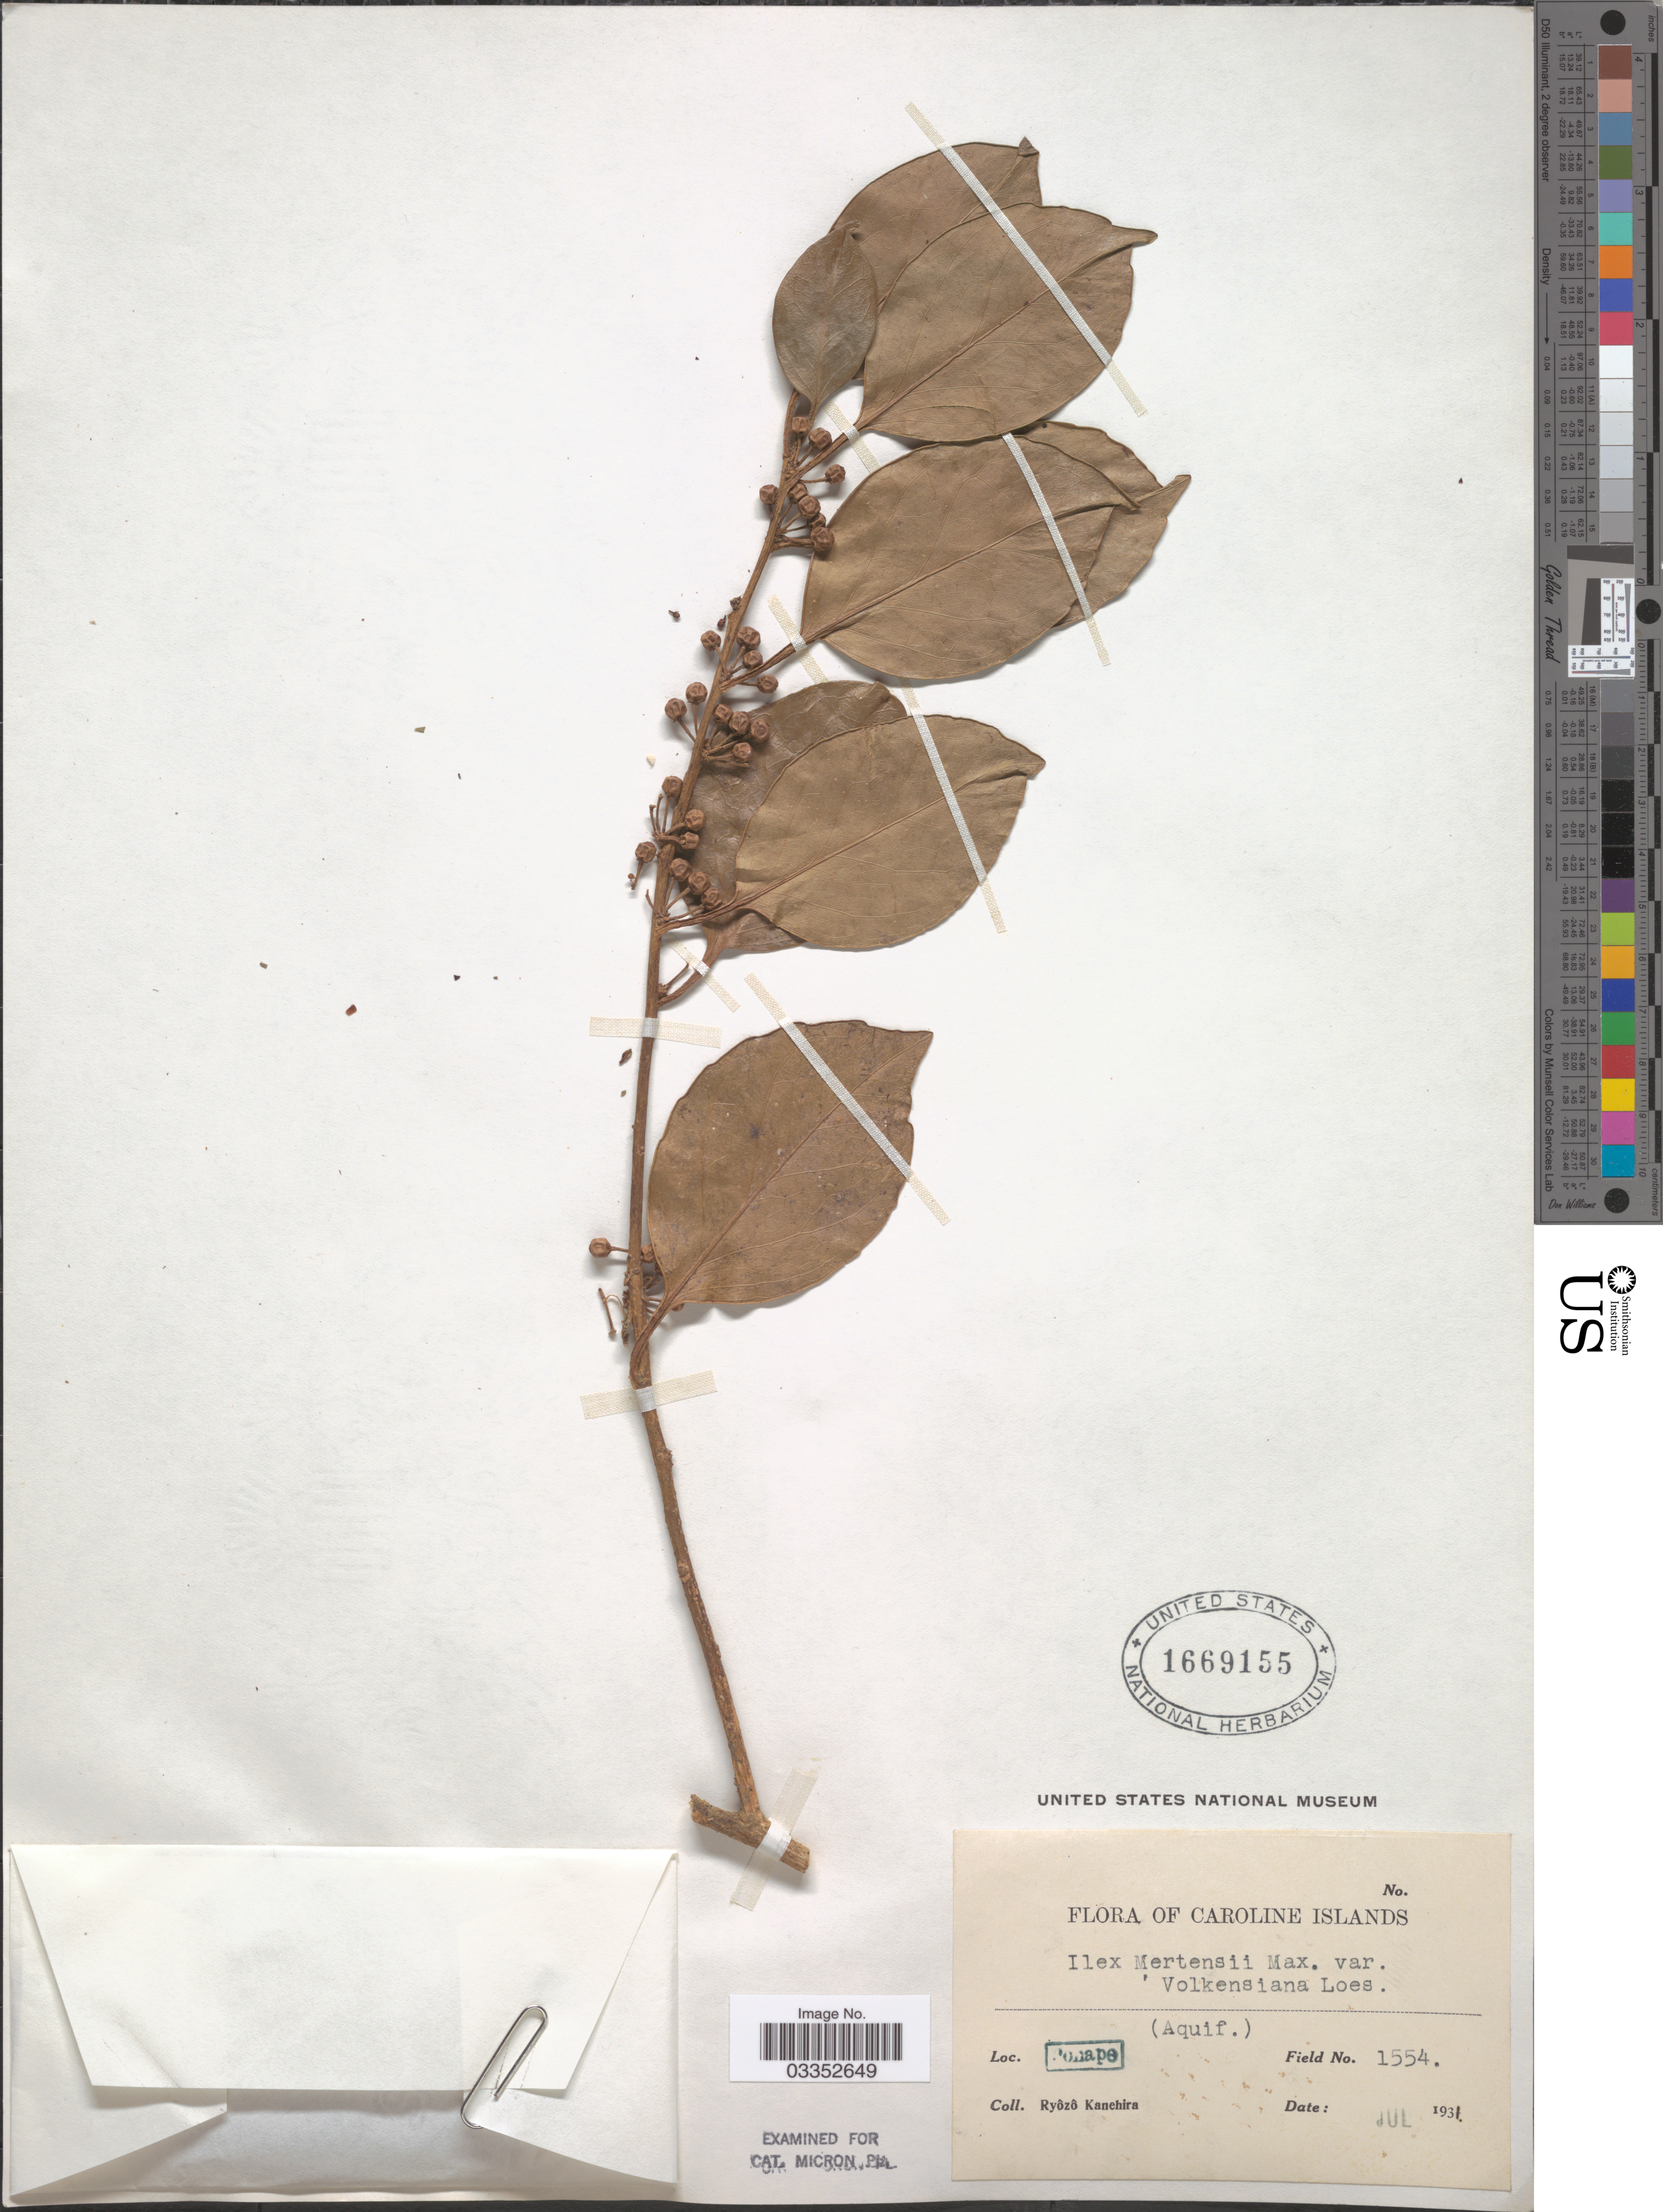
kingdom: Plantae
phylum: Tracheophyta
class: Magnoliopsida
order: Aquifoliales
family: Aquifoliaceae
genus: Ilex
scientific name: Ilex mertensii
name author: Maxim.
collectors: R. Kanehira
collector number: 1554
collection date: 1931-07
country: Micronesia, Federated States of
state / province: Pohnpei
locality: Caroline Islands. Ponape.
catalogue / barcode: US 1669155